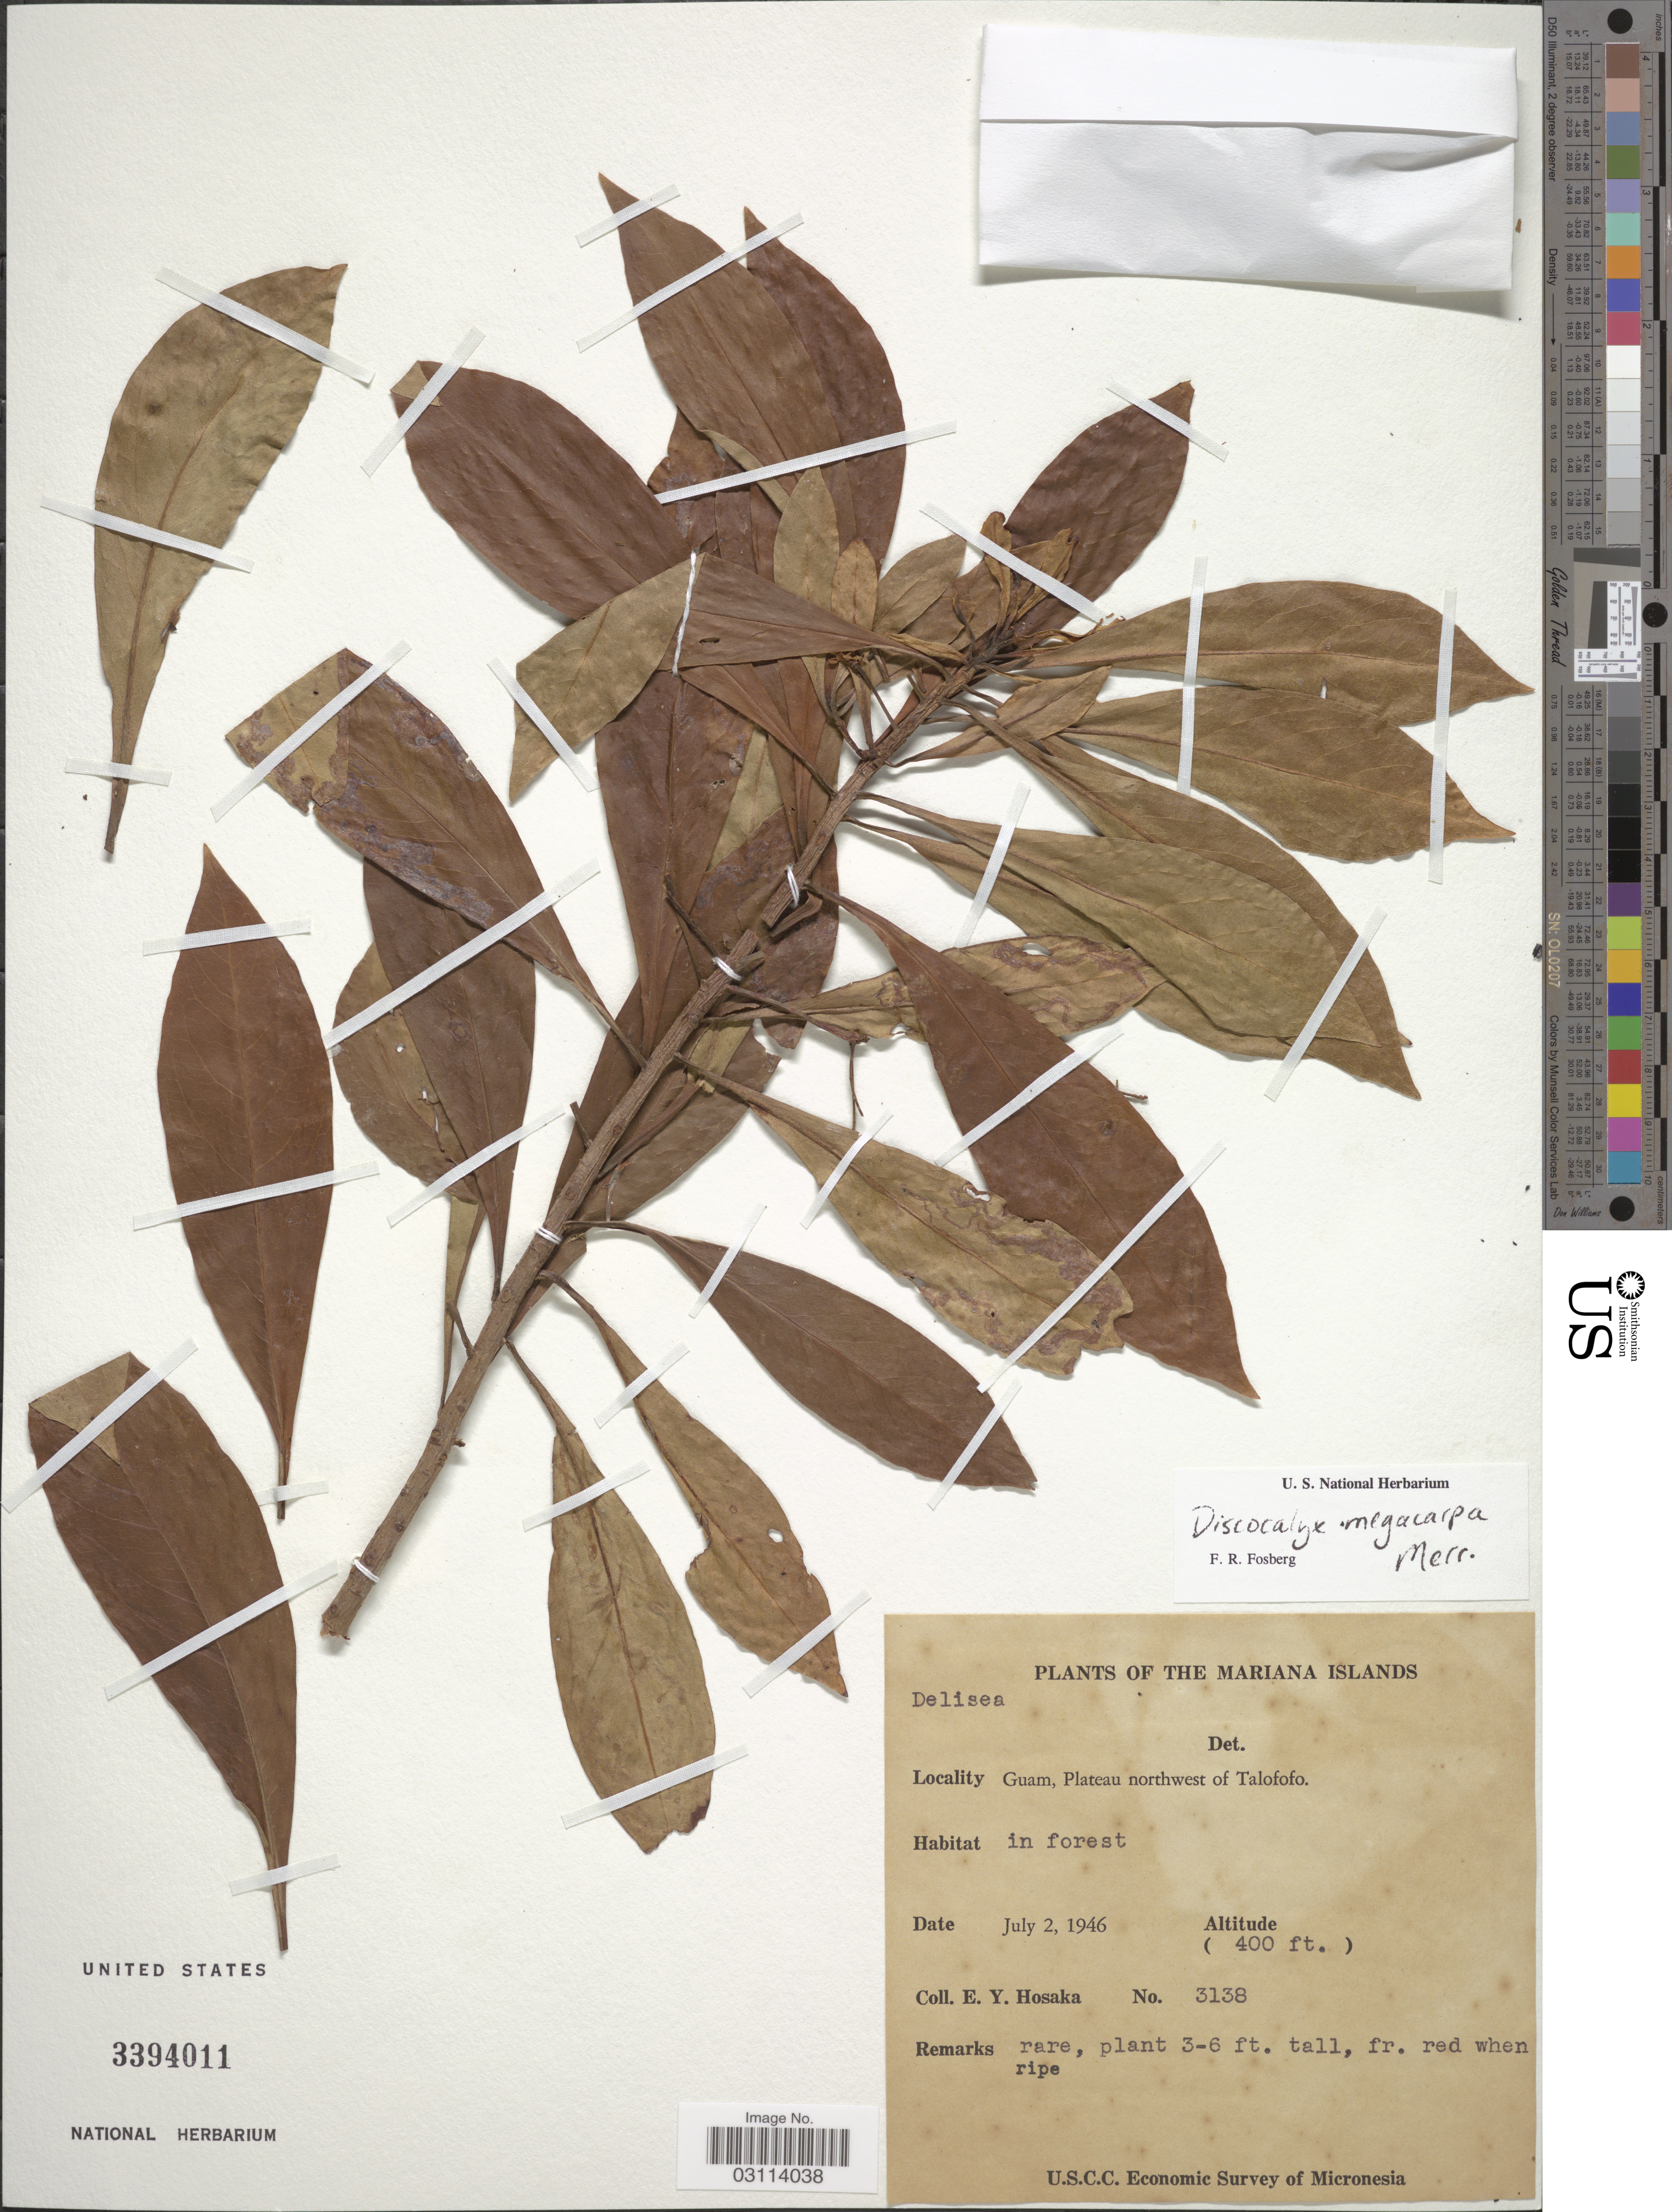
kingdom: Plantae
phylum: Tracheophyta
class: Magnoliopsida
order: Ericales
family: Primulaceae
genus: Discocalyx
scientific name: Discocalyx megacarpa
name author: Merr.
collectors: E. Y. Hosaka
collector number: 3138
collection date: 1946-07-02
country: Guam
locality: The Mariana Islands. Plateau northwest of Talofofo.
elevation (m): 122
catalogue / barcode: US 3394011